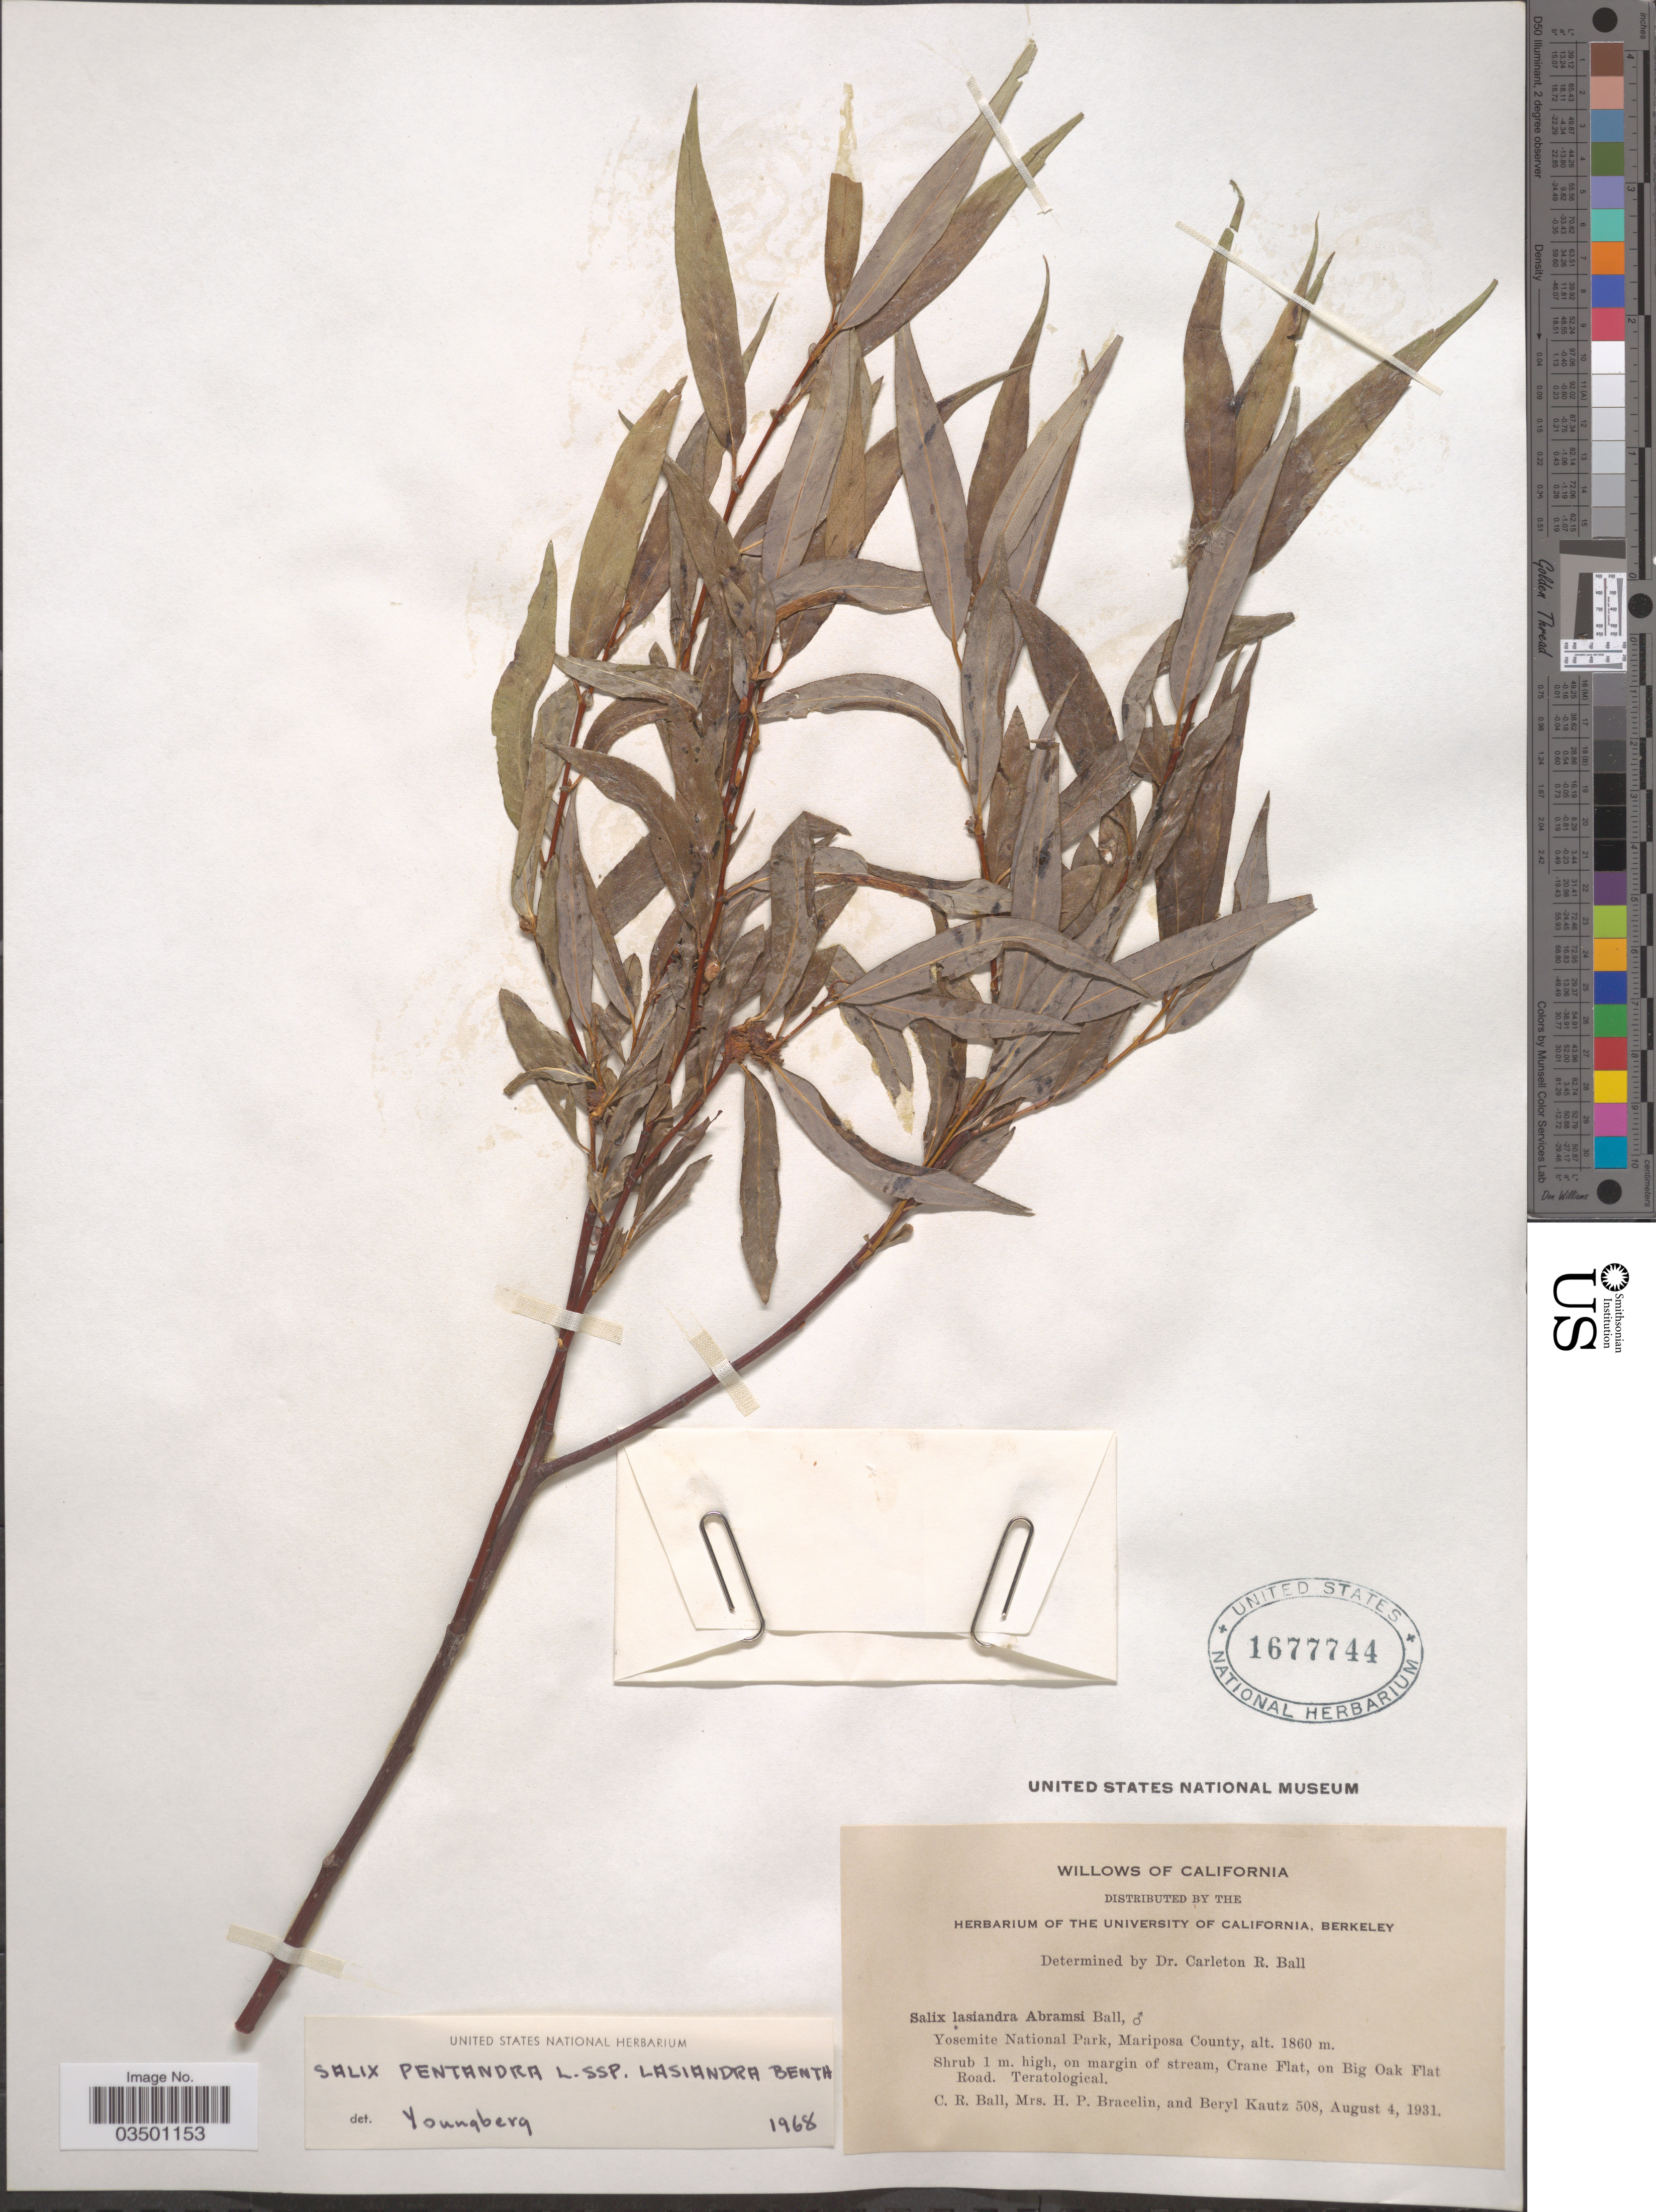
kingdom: Plantae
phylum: Tracheophyta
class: Magnoliopsida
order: Malpighiales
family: Salicaceae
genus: Salix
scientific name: Salix lasiandra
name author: Benth.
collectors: C. R. Ball, H. Bracelin & B. Kautz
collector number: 508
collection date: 1931-08-04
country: United States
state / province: California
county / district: Mariposa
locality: Yosemite National Park, Mariposa County. Crane Flat, on Big Oak Flat Road. Teratological.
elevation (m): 1860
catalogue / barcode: US 1677744